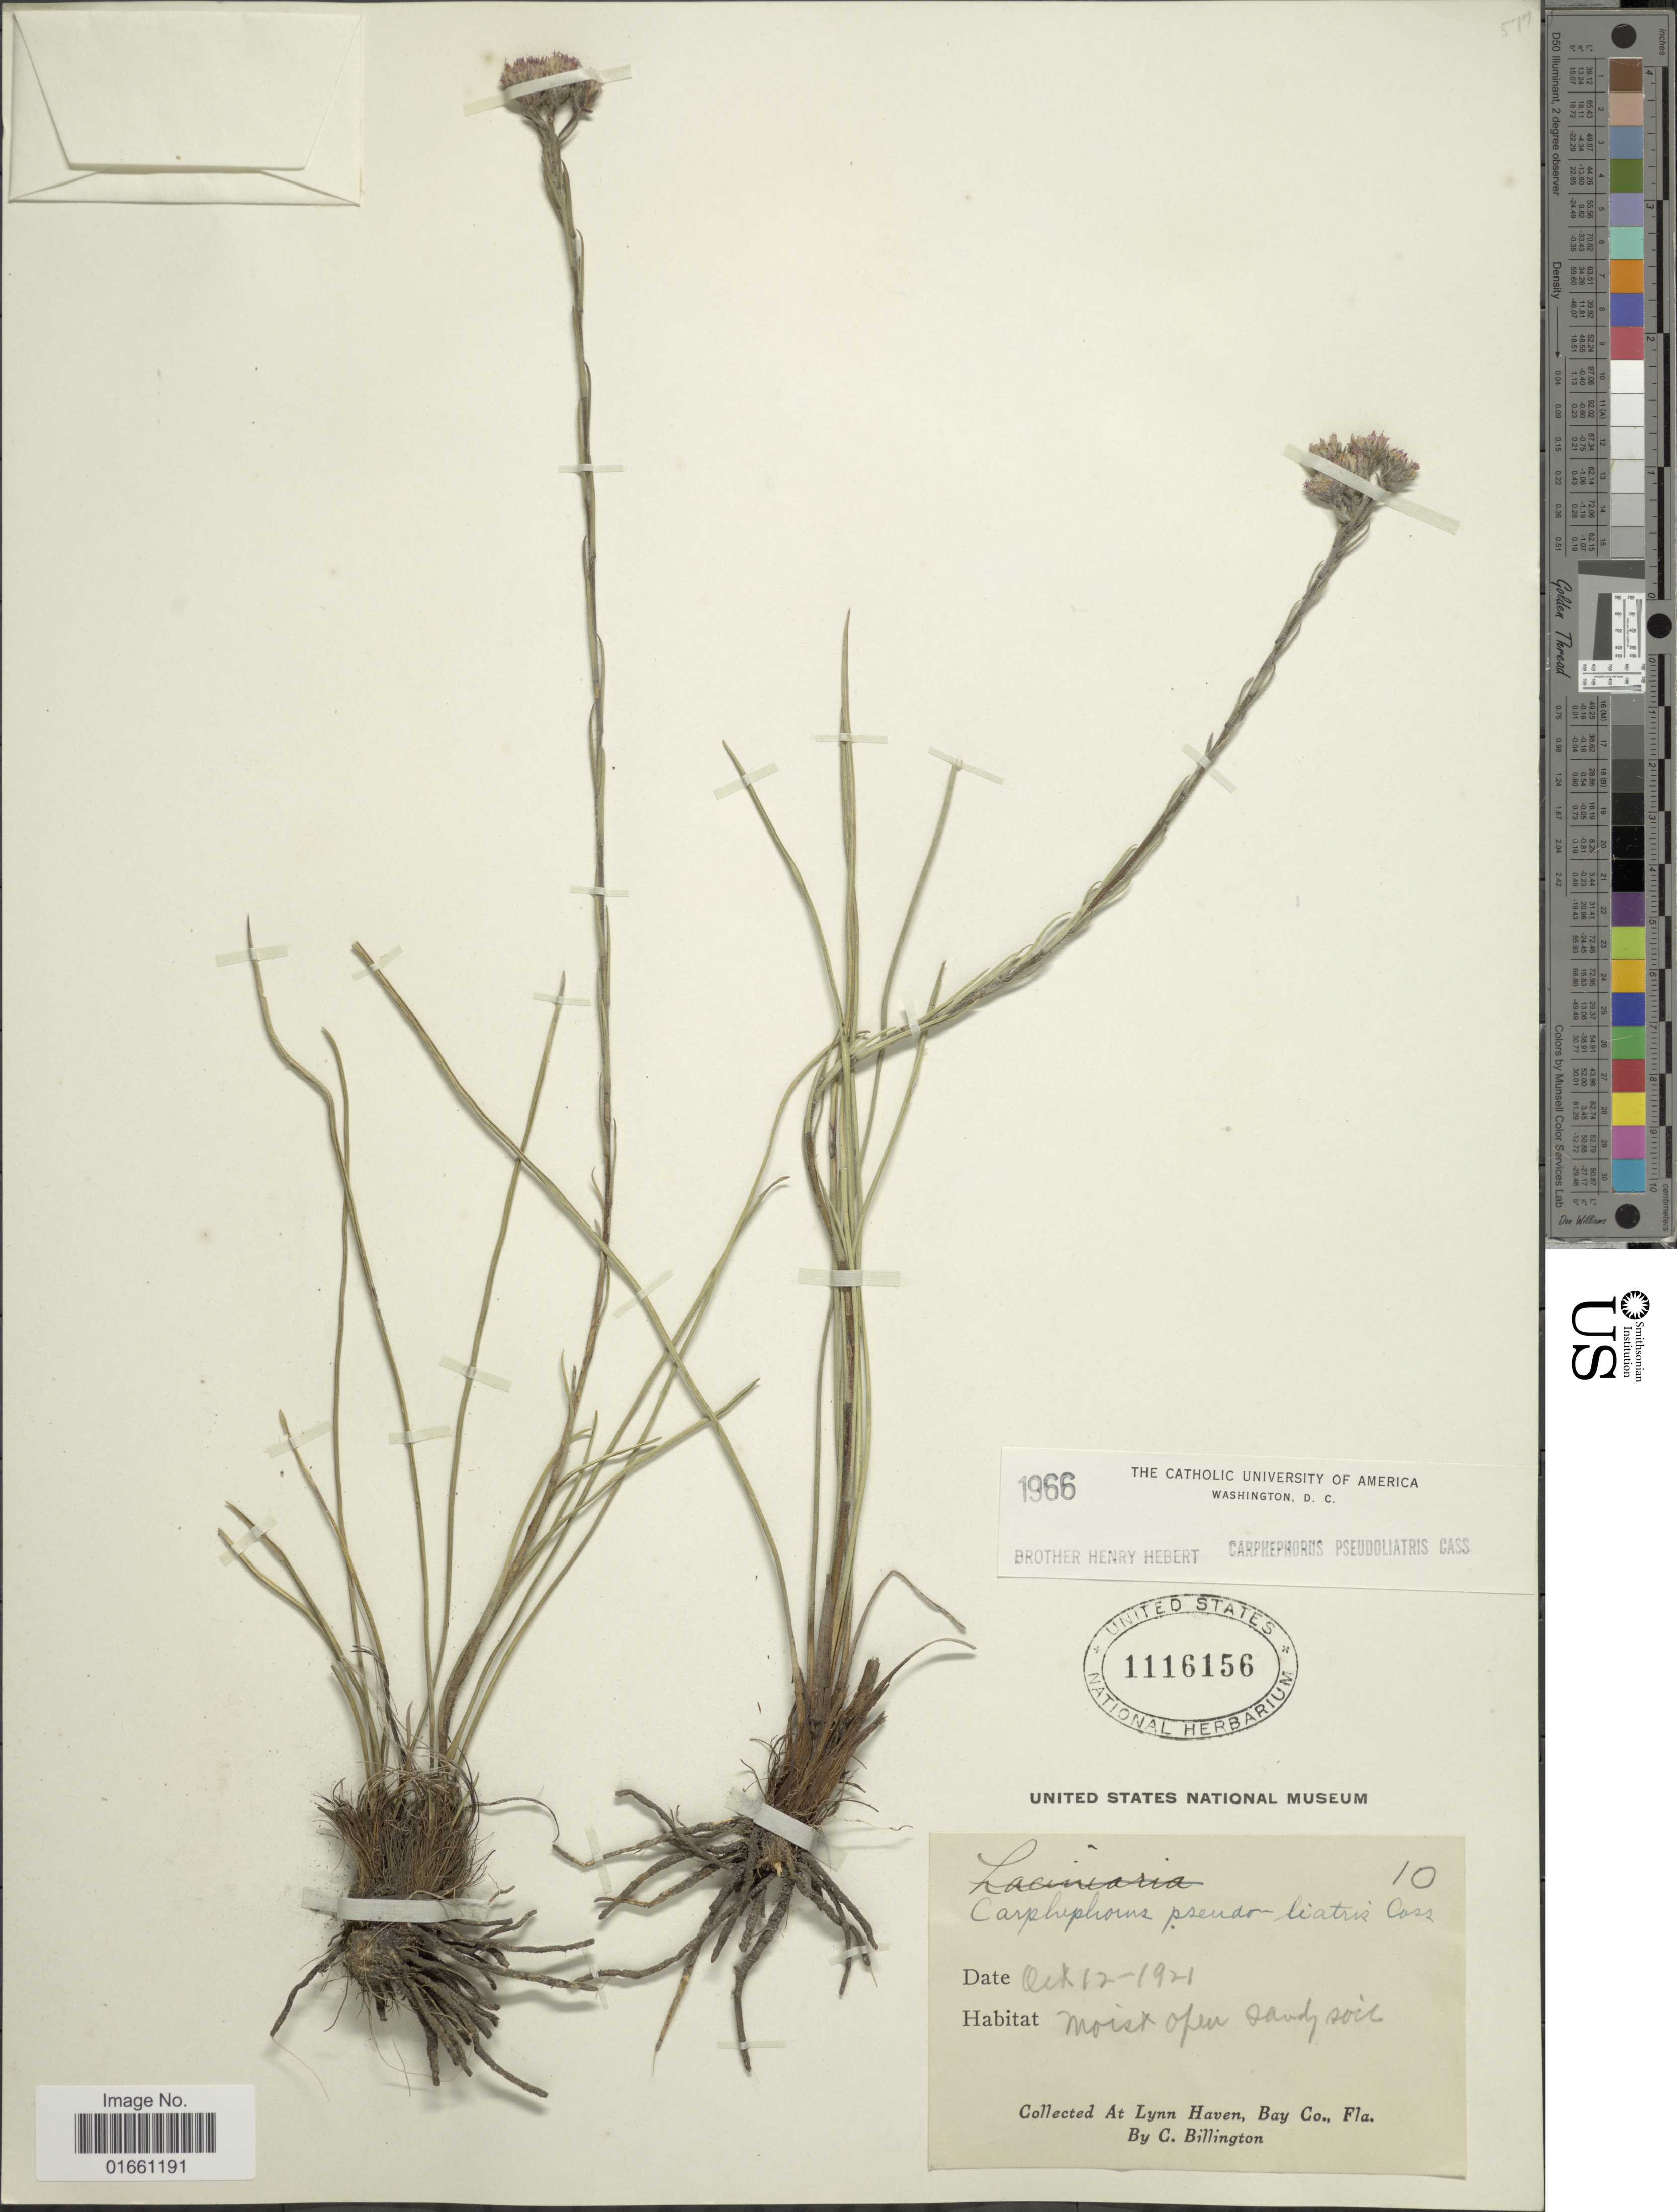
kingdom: Plantae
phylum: Tracheophyta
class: Magnoliopsida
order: Asterales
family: Asteraceae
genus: Carphephorus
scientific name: Carphephorus pseudoliatris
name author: Cass.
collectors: C. Billington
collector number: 10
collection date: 1921-10-12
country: United States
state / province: Florida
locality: At Lynn Haven,Bay Co.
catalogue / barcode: US 1116156